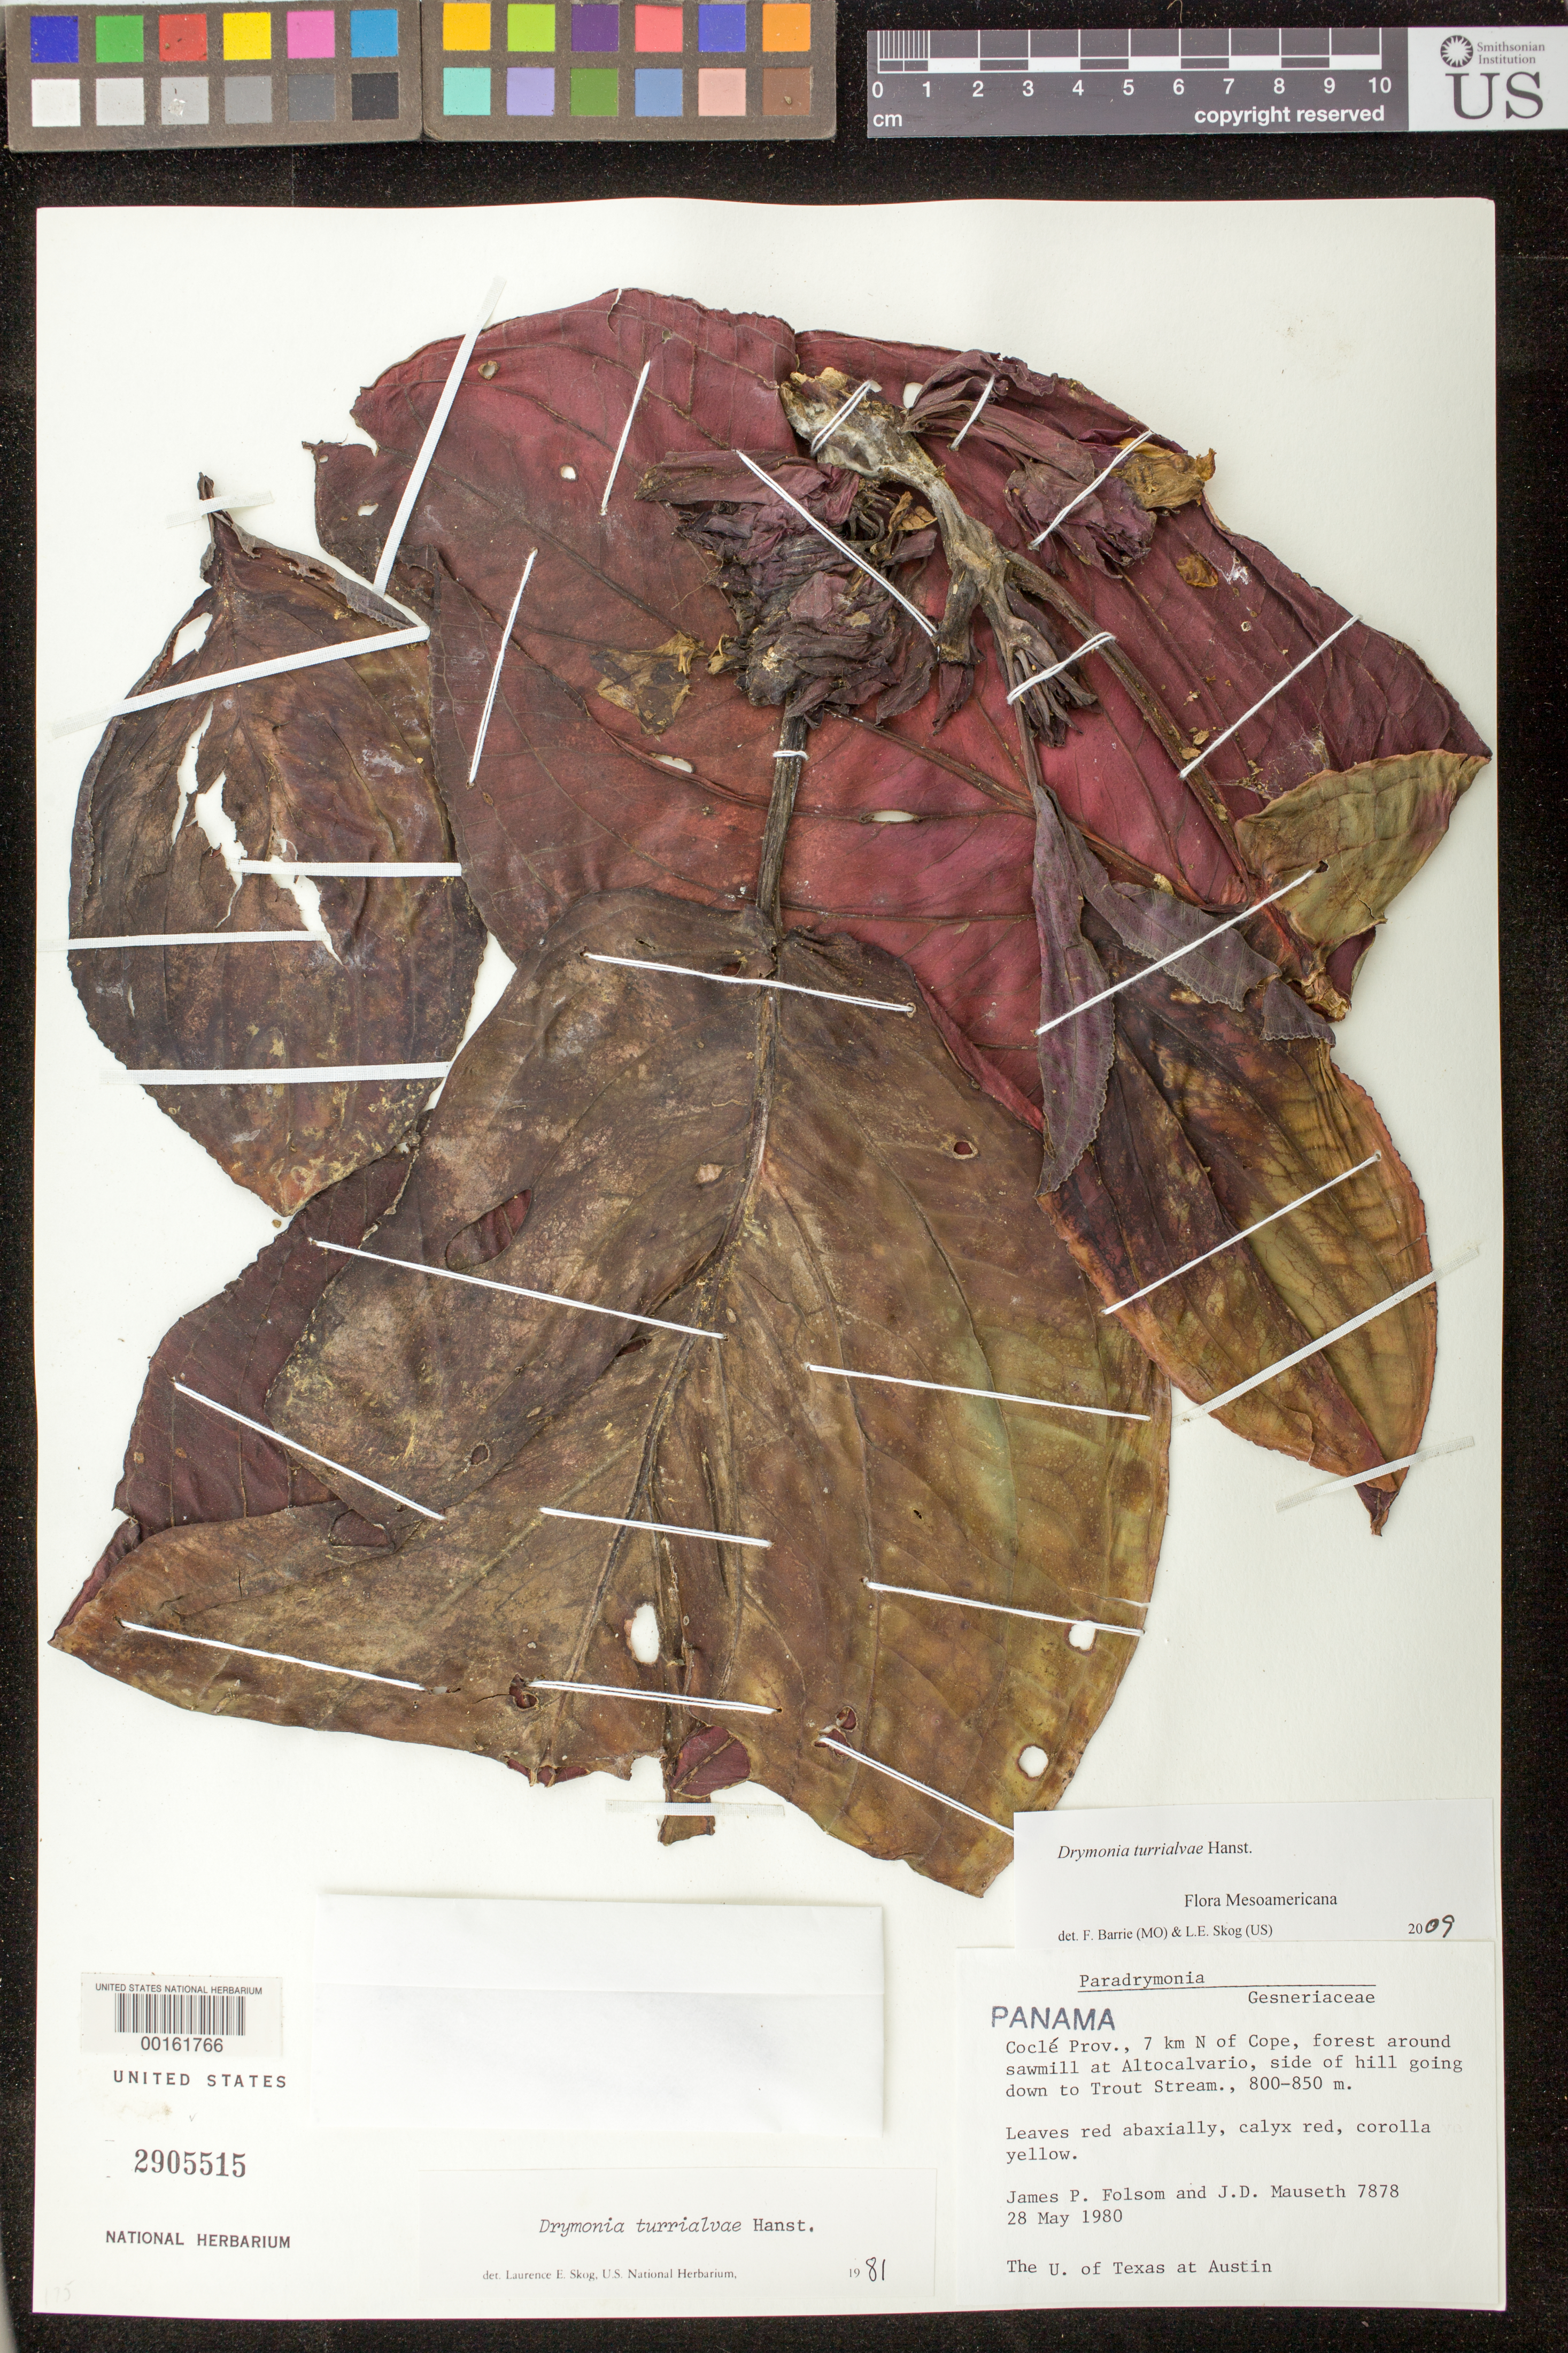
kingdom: Plantae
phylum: Tracheophyta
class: Magnoliopsida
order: Lamiales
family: Gesneriaceae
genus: Drymonia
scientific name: Drymonia turrialvae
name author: Hanst.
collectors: J. P. Folsom & J. Mauseth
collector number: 7878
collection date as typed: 28 May 1980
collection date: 1980-05-28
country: Panama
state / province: Coclé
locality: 7 km N of Cope, around sawmill at Alto Calvario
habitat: Forest, side of hill going down to trout stream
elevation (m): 800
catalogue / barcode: US 2905515